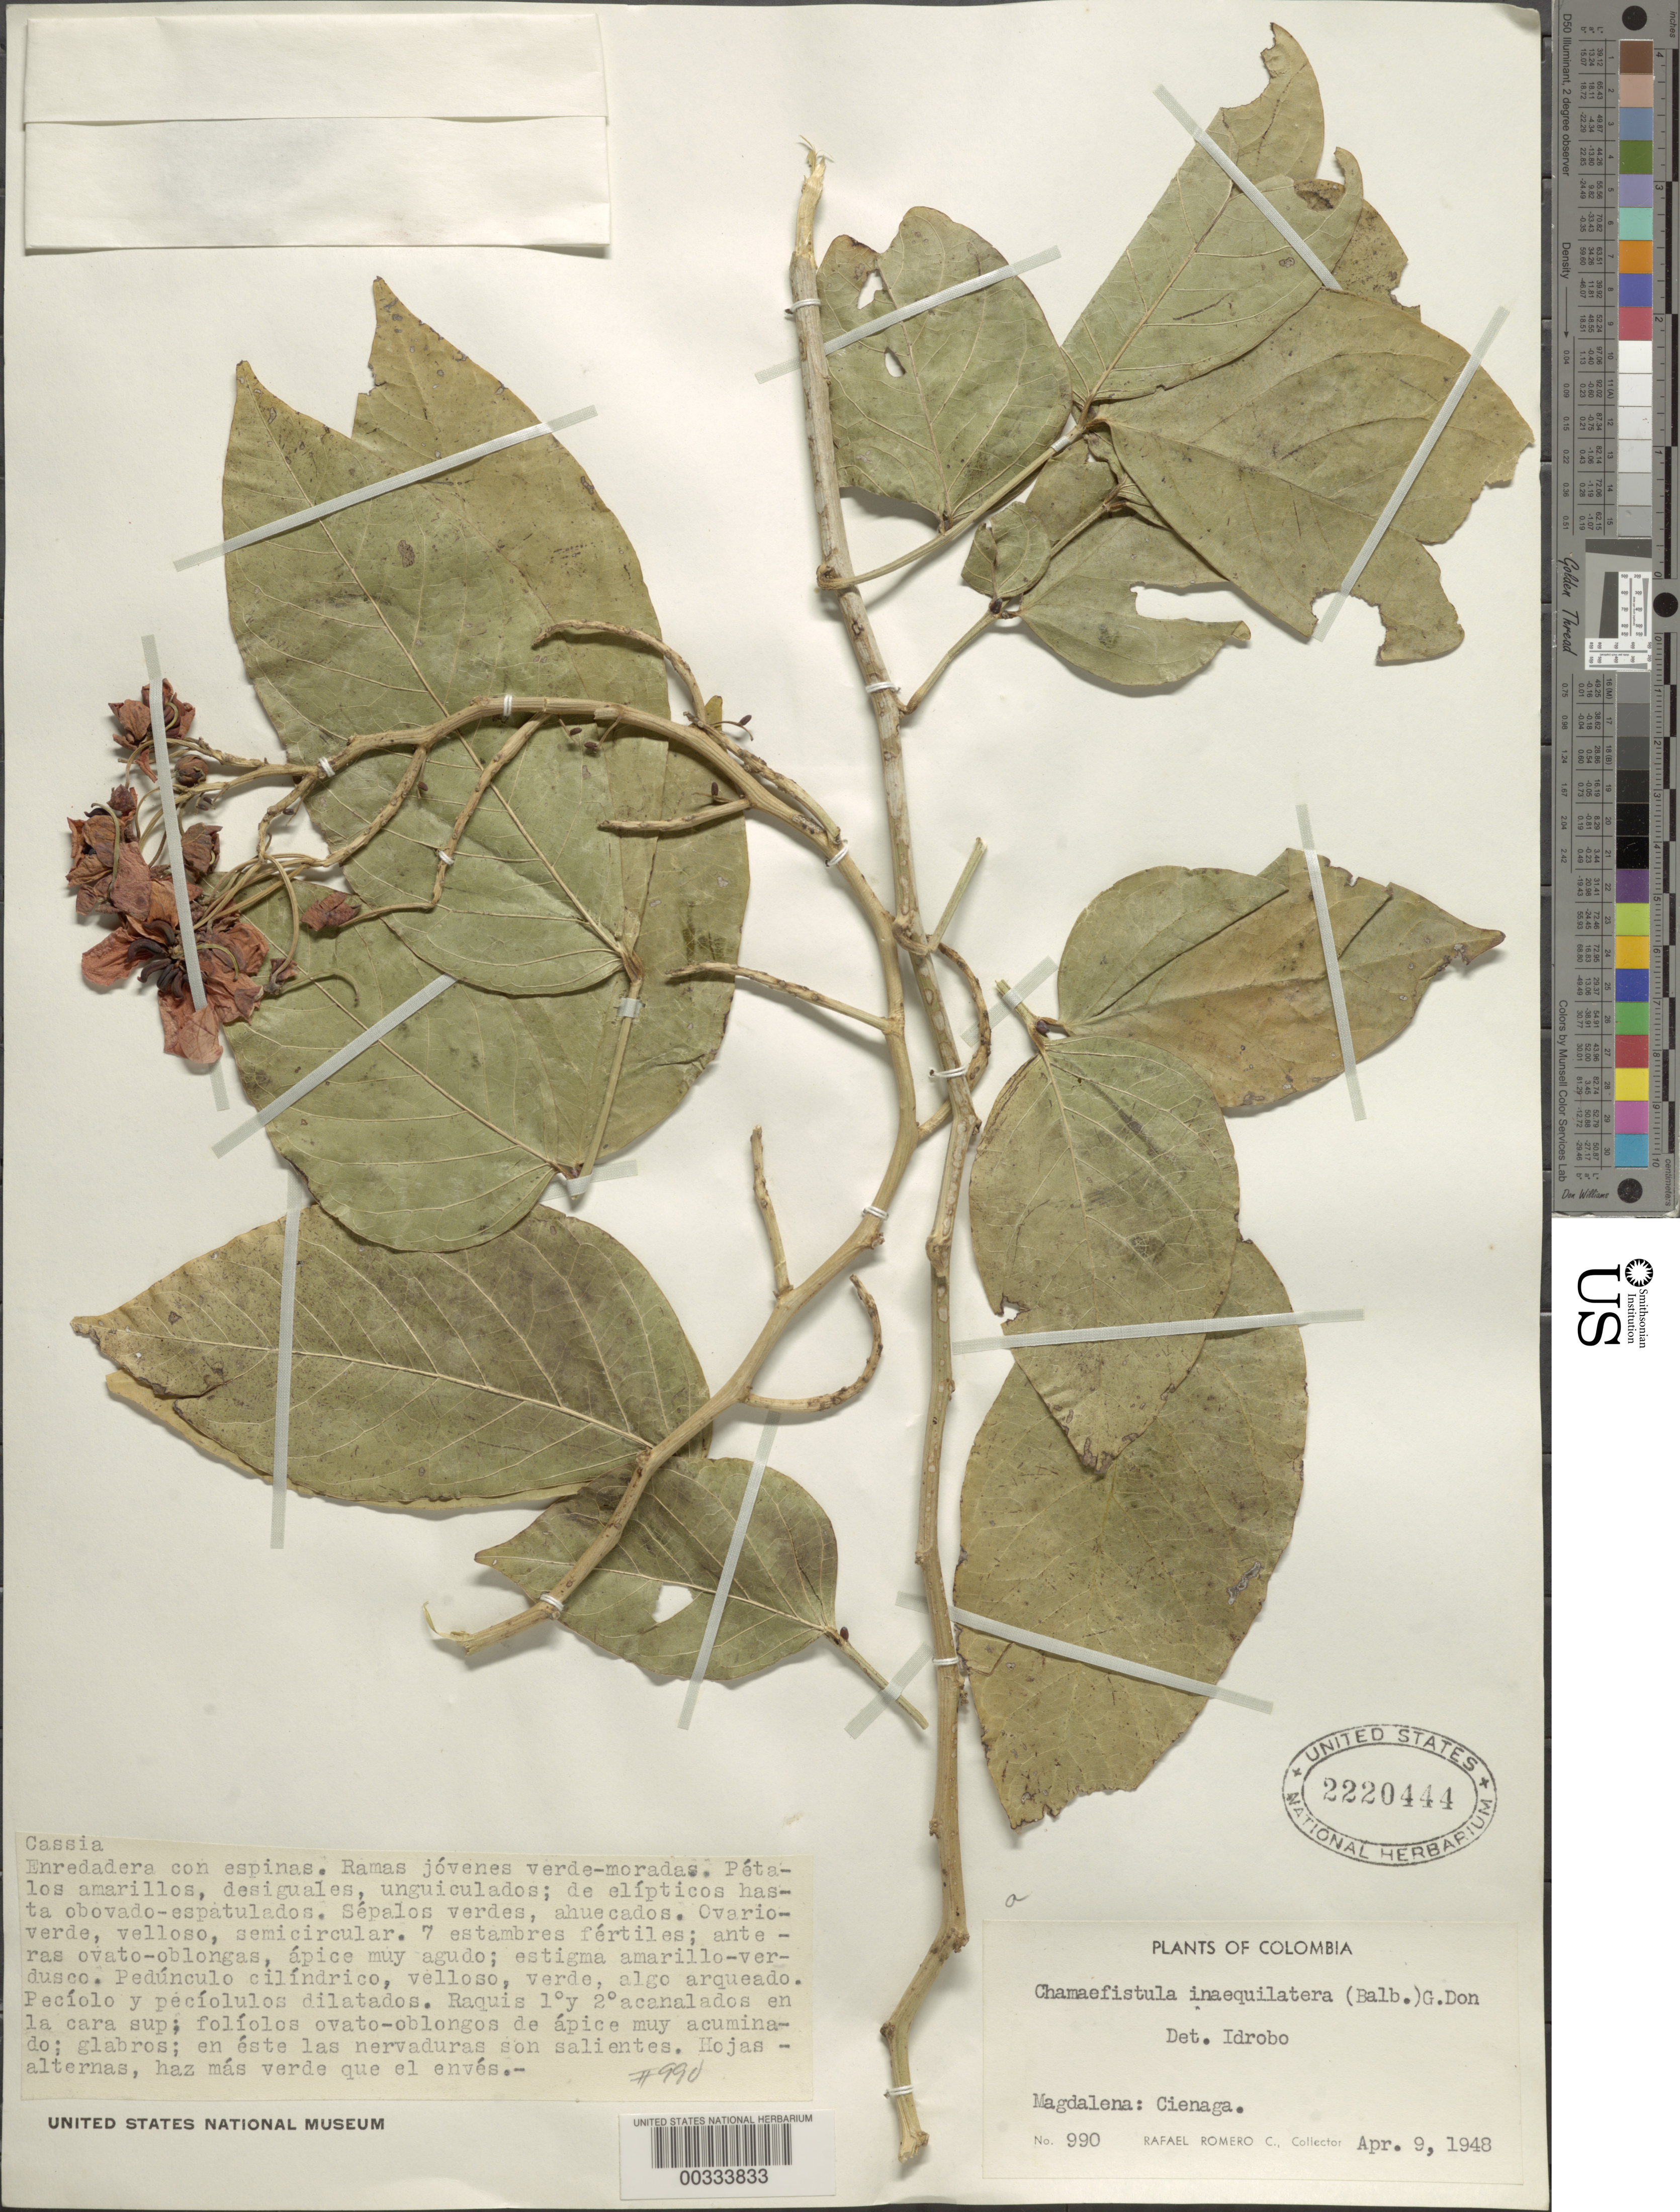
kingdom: Plantae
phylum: Tracheophyta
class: Magnoliopsida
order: Fabales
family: Fabaceae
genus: Senna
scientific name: Senna bacillaris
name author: (L. f.) H.S. Irwin & Barneby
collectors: R. Romero Castañeda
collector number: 990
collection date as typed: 09 Apr 1948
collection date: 1948-04-09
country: Colombia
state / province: Magdalena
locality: Cienaga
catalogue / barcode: US 2220444